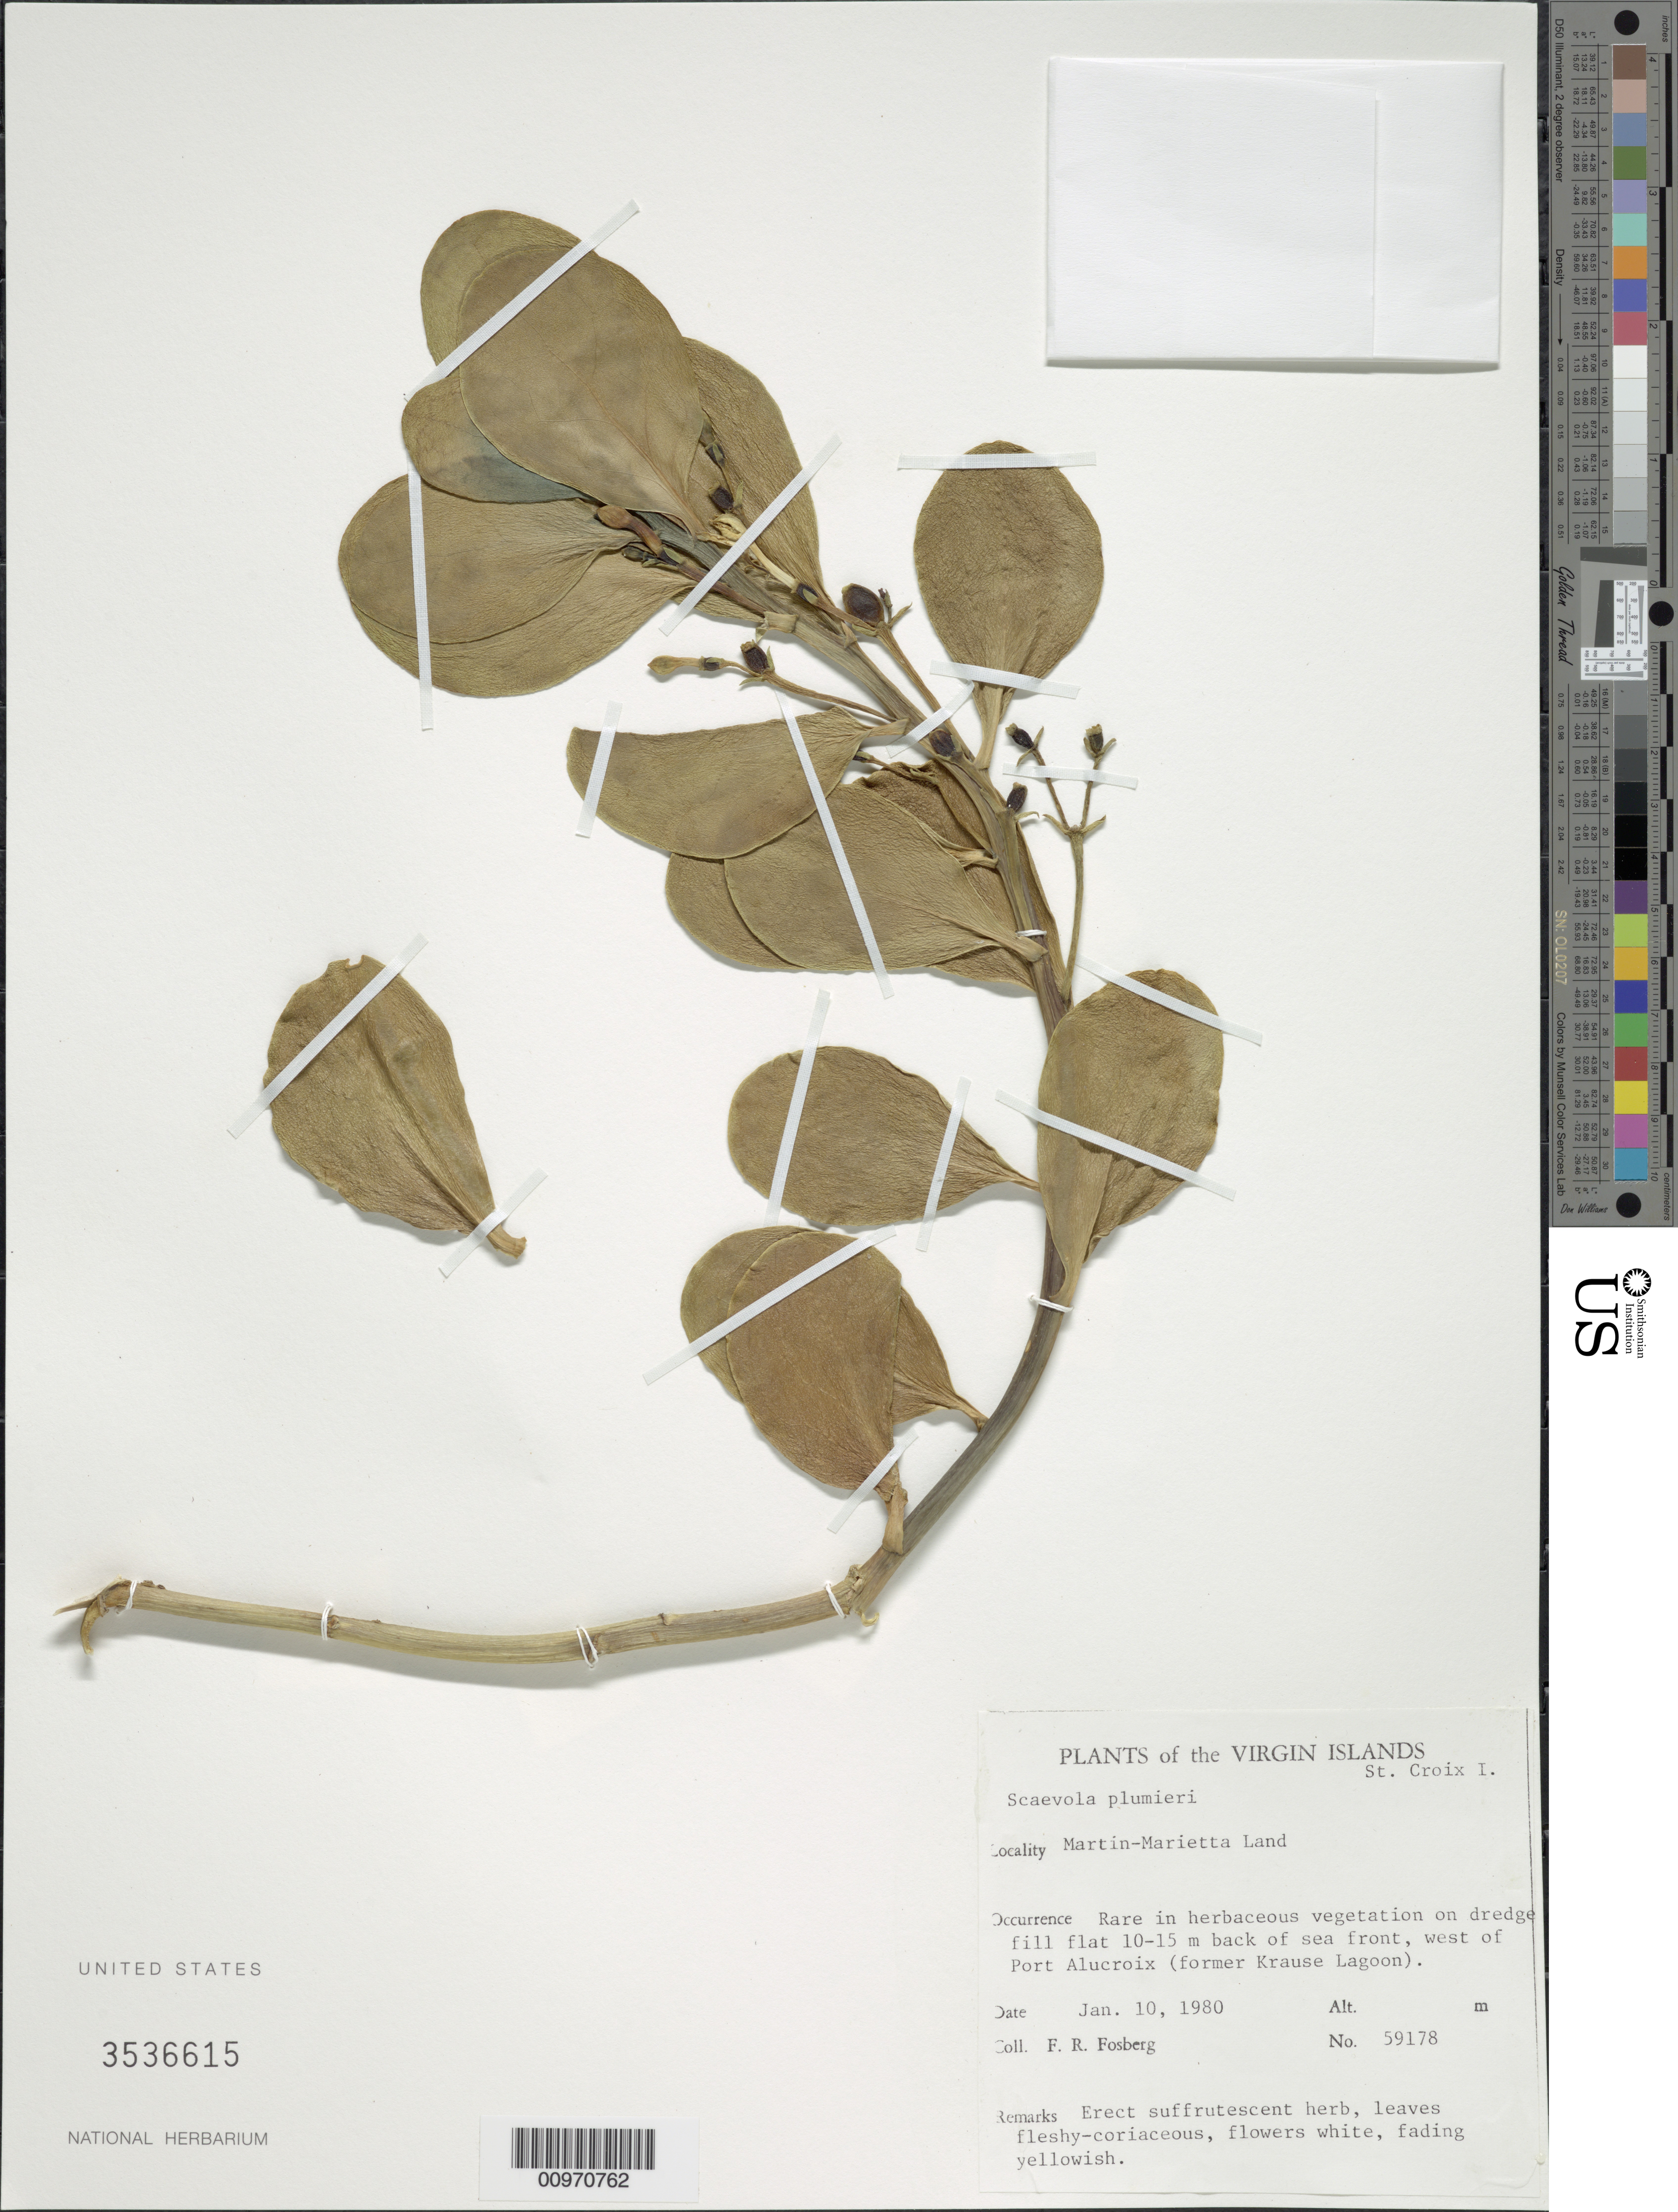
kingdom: Plantae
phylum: Tracheophyta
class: Magnoliopsida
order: Asterales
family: Goodeniaceae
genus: Scaevola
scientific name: Scaevola plumieri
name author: (L.) Vahl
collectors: F. R. Fosberg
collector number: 59178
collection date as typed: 10 Jan 1980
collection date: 1980-01-10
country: U.S. Virgin Islands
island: St. Croix I.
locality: Martin-Marietta Land, west of Port Alucroix (former Krause Lagoon)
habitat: In herbaceous vegetation on dredge fill flat 10-15 m back of sea front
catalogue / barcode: US 3536615